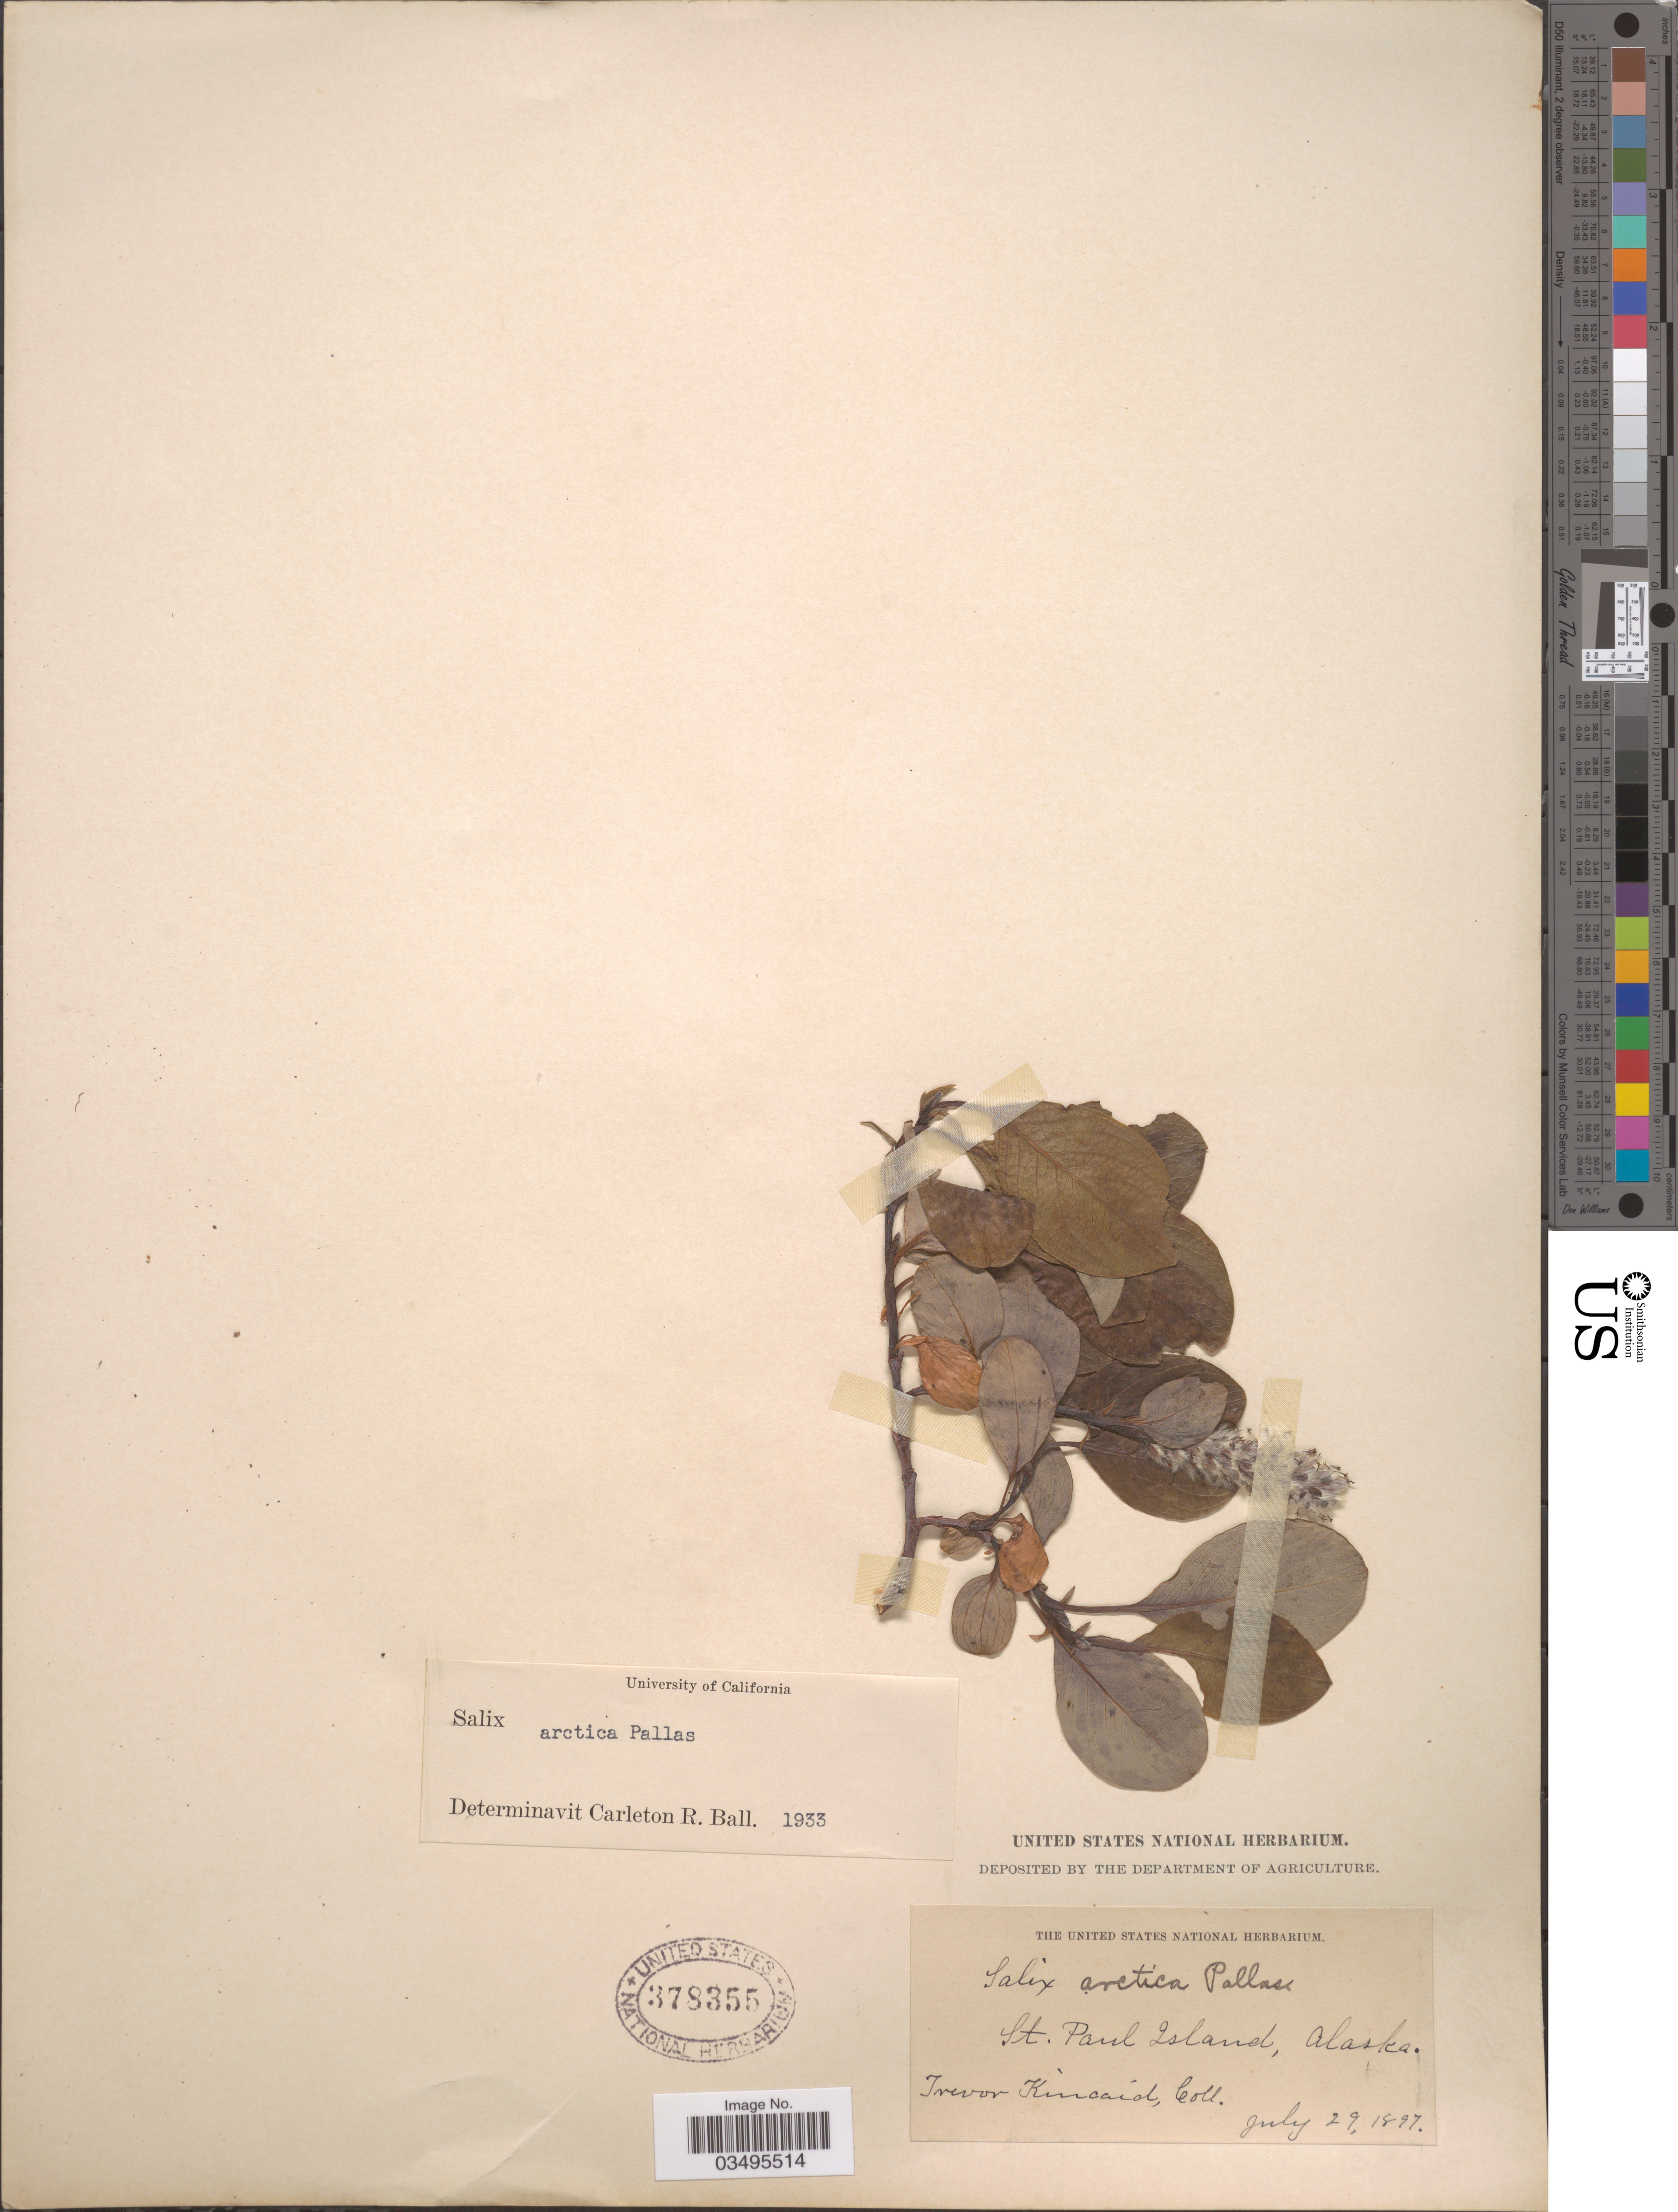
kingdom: Plantae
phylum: Tracheophyta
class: Magnoliopsida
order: Malpighiales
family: Salicaceae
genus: Salix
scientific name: Salix arctica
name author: Pall.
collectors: T. C. Kincaid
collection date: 1897-07-29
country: United States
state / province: Alaska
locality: St. Paul Island.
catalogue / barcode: US 378355